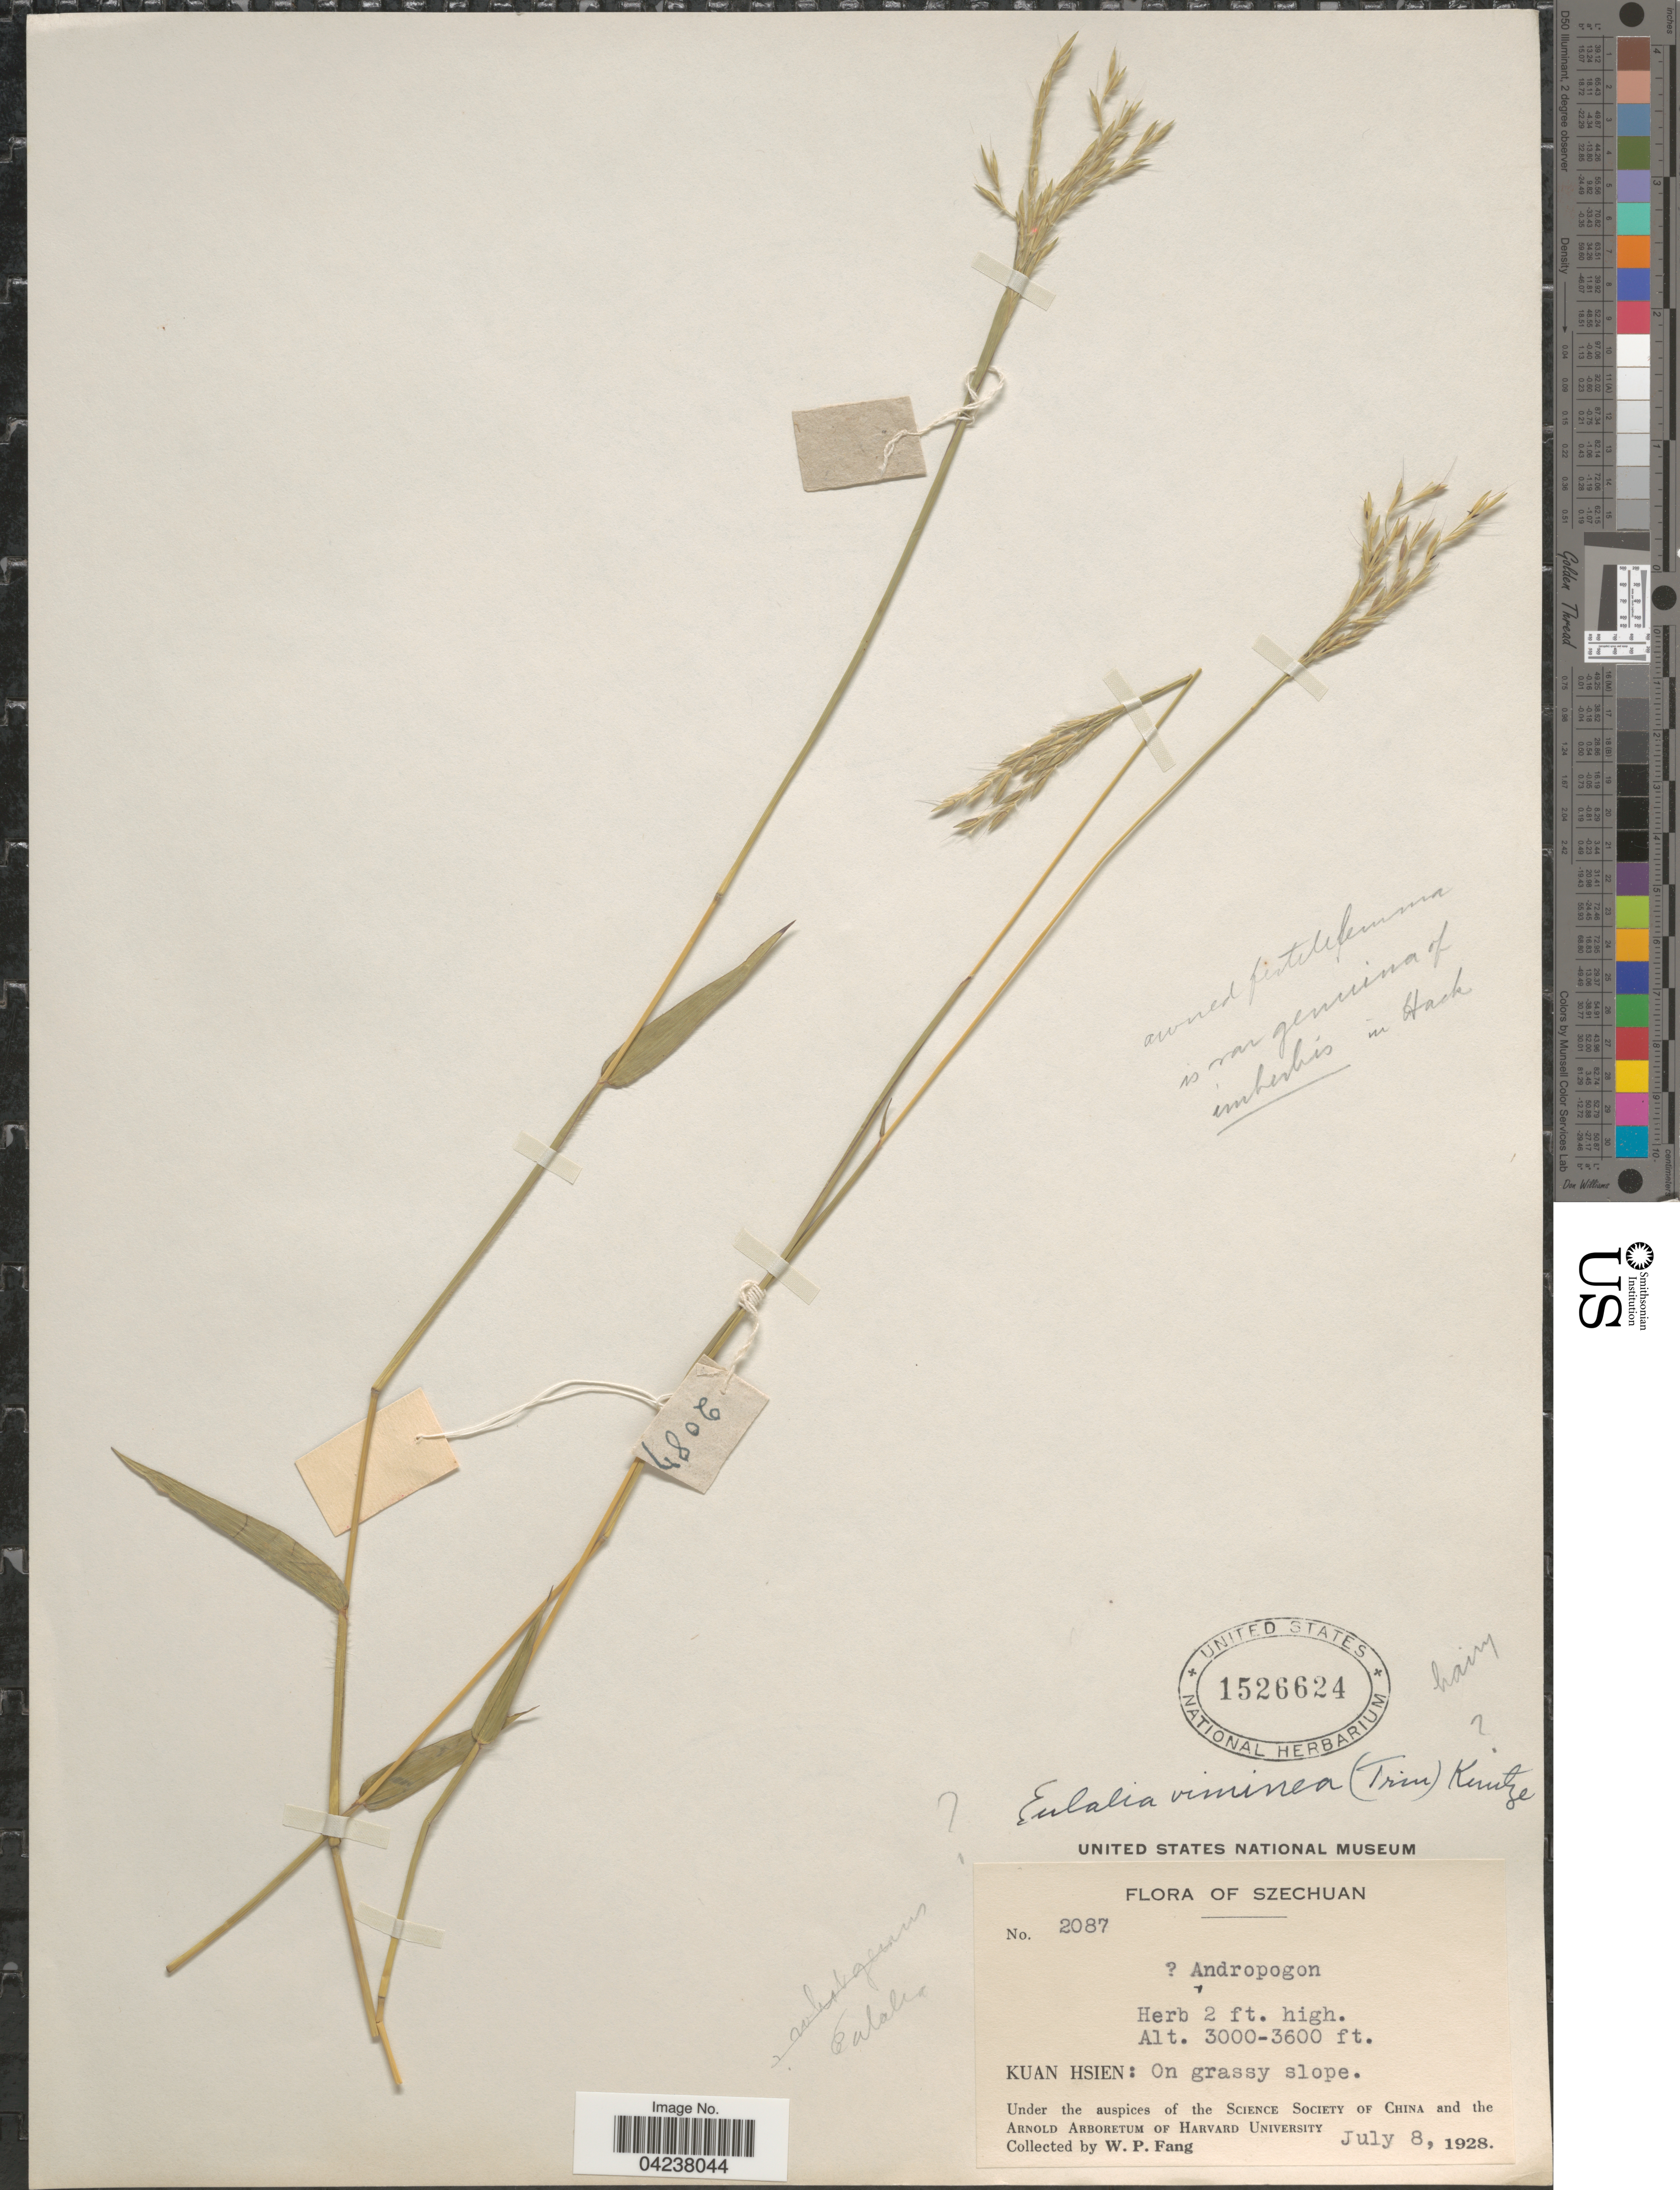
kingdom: Plantae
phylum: Tracheophyta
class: Liliopsida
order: Poales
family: Poaceae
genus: Microstegium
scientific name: Microstegium vimineum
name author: (Trin.) A. Camus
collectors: W. P. Fang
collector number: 2087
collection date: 1928-07-08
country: China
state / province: Sichuan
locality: Szechuan. Kuan Hsien: On grassy slope.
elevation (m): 914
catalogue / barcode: US 1526624